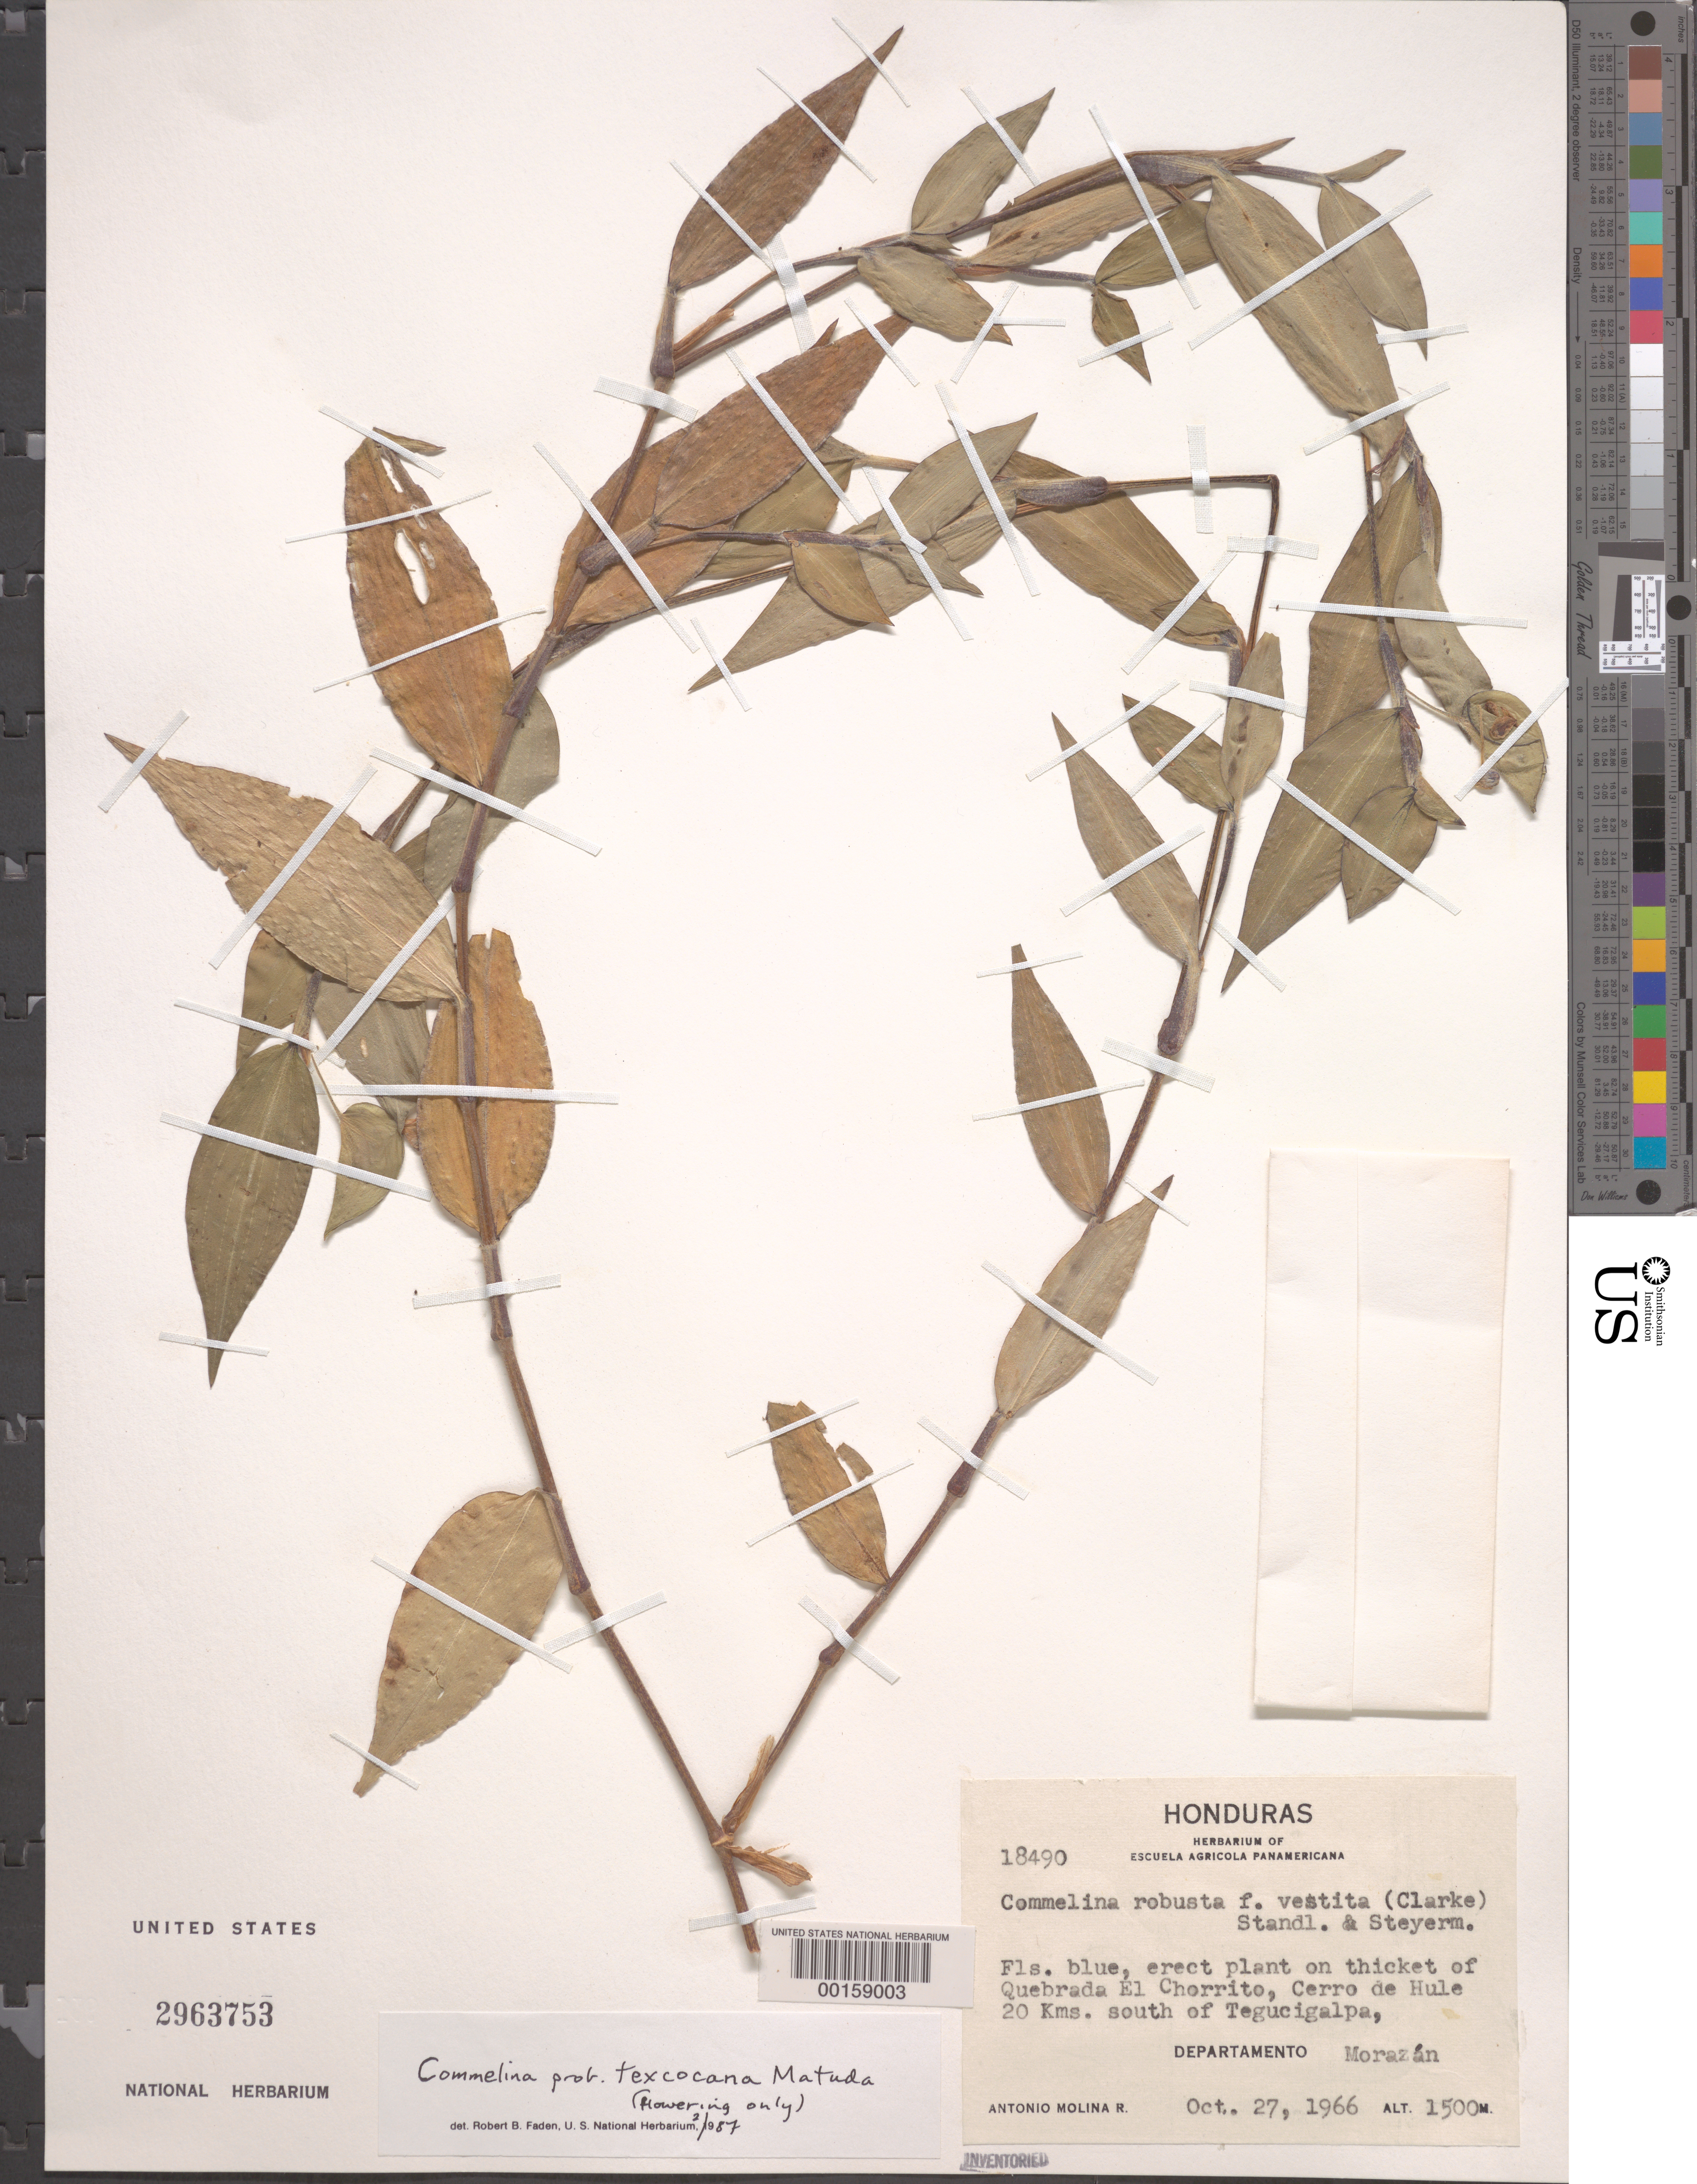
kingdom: Plantae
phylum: Tracheophyta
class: Liliopsida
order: Commelinales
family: Commelinaceae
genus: Commelina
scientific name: Commelina texcocana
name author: Matuda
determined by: Faden, Robert B., (US), Smithsonian Institution - National Museum of Natural History (UNITED STATES)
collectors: A. Molina R.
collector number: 18490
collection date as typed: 27 Oct 1966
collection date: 1966-10-27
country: Honduras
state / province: Fco. Morazán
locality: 20 kms S of Tegucigalpa; Cerro de Hule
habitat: Thicket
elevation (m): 1500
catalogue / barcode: US 2963753